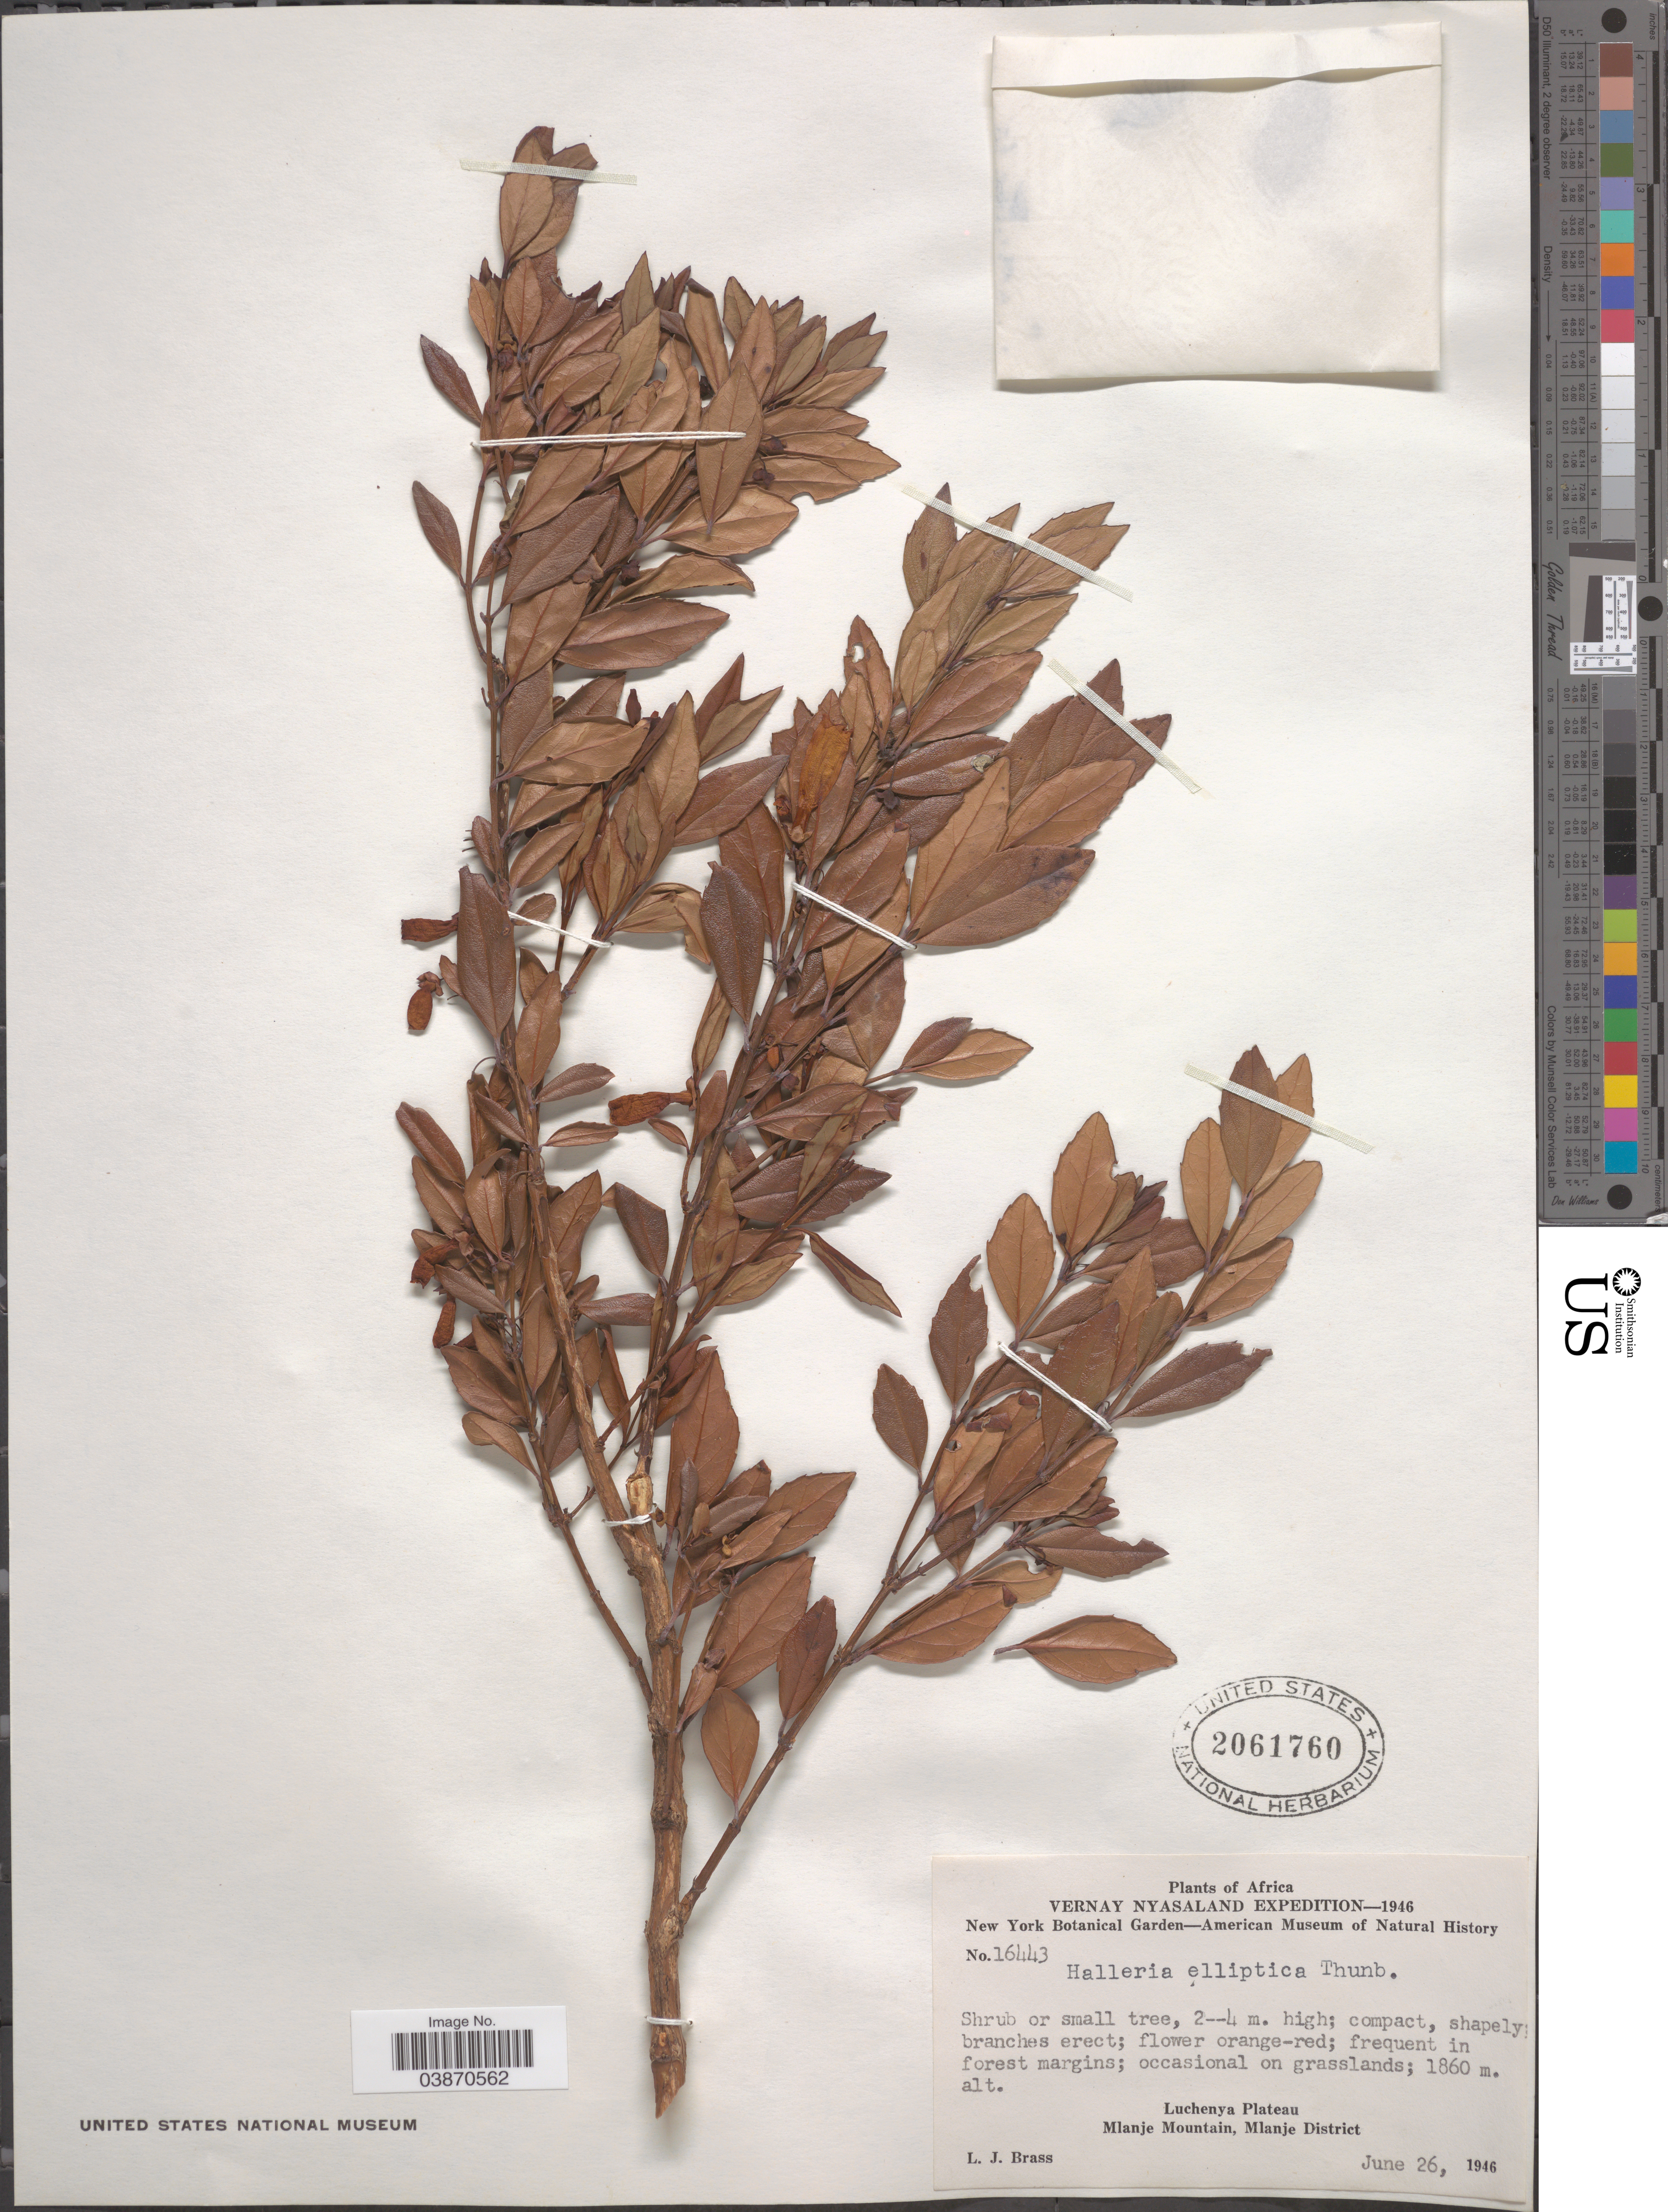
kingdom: Plantae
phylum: Tracheophyta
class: Magnoliopsida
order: Lamiales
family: Stilbaceae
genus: Halleria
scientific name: Halleria elliptica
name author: L.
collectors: L. J. Brass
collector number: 16443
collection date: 1946-06-26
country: Malawi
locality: Vernay Nyasaland. Luchenya Plateau. Mlanje Mountain, Mlanje District.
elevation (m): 1860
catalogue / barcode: US 2061760